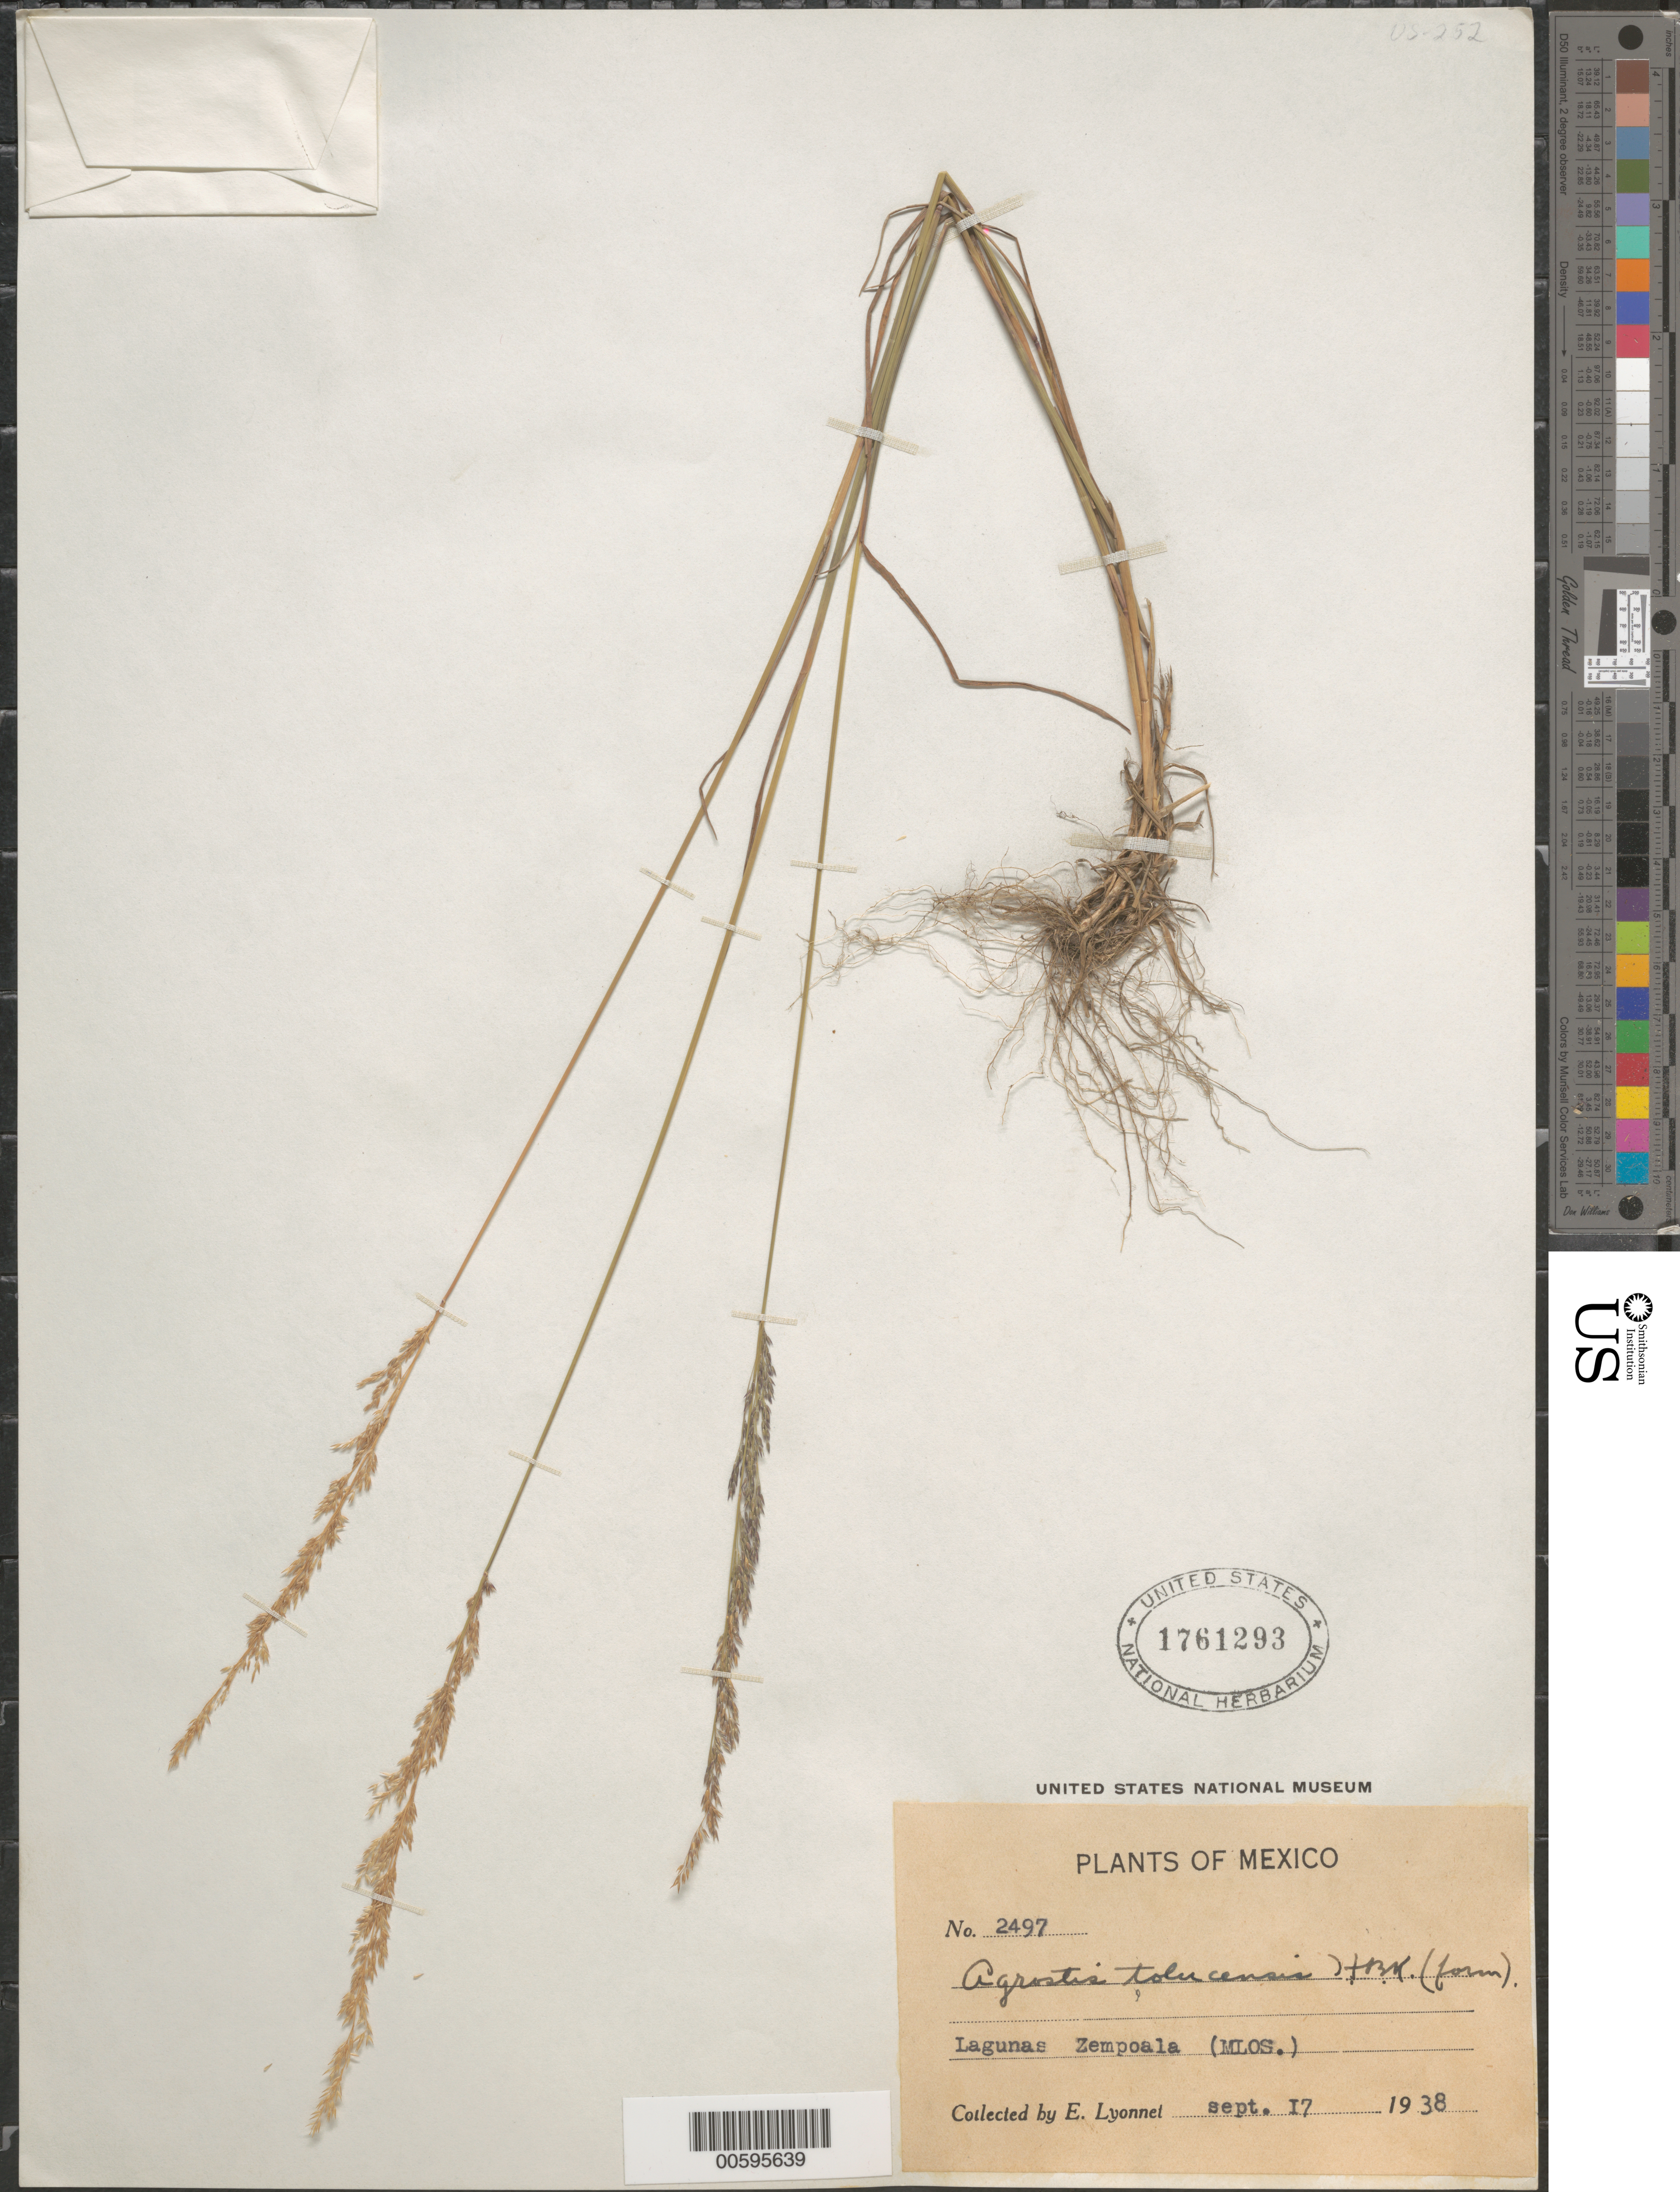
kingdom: Plantae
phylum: Tracheophyta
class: Liliopsida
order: Poales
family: Poaceae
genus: Agrostis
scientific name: Agrostis tolucensis Kunth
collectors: Bro. E. Lyonnet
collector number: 2497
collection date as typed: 17 Sep 1938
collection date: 1938-09-17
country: Mexico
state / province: Morelos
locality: Lagunas Zempoala (MLOS.).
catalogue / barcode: US 1761293